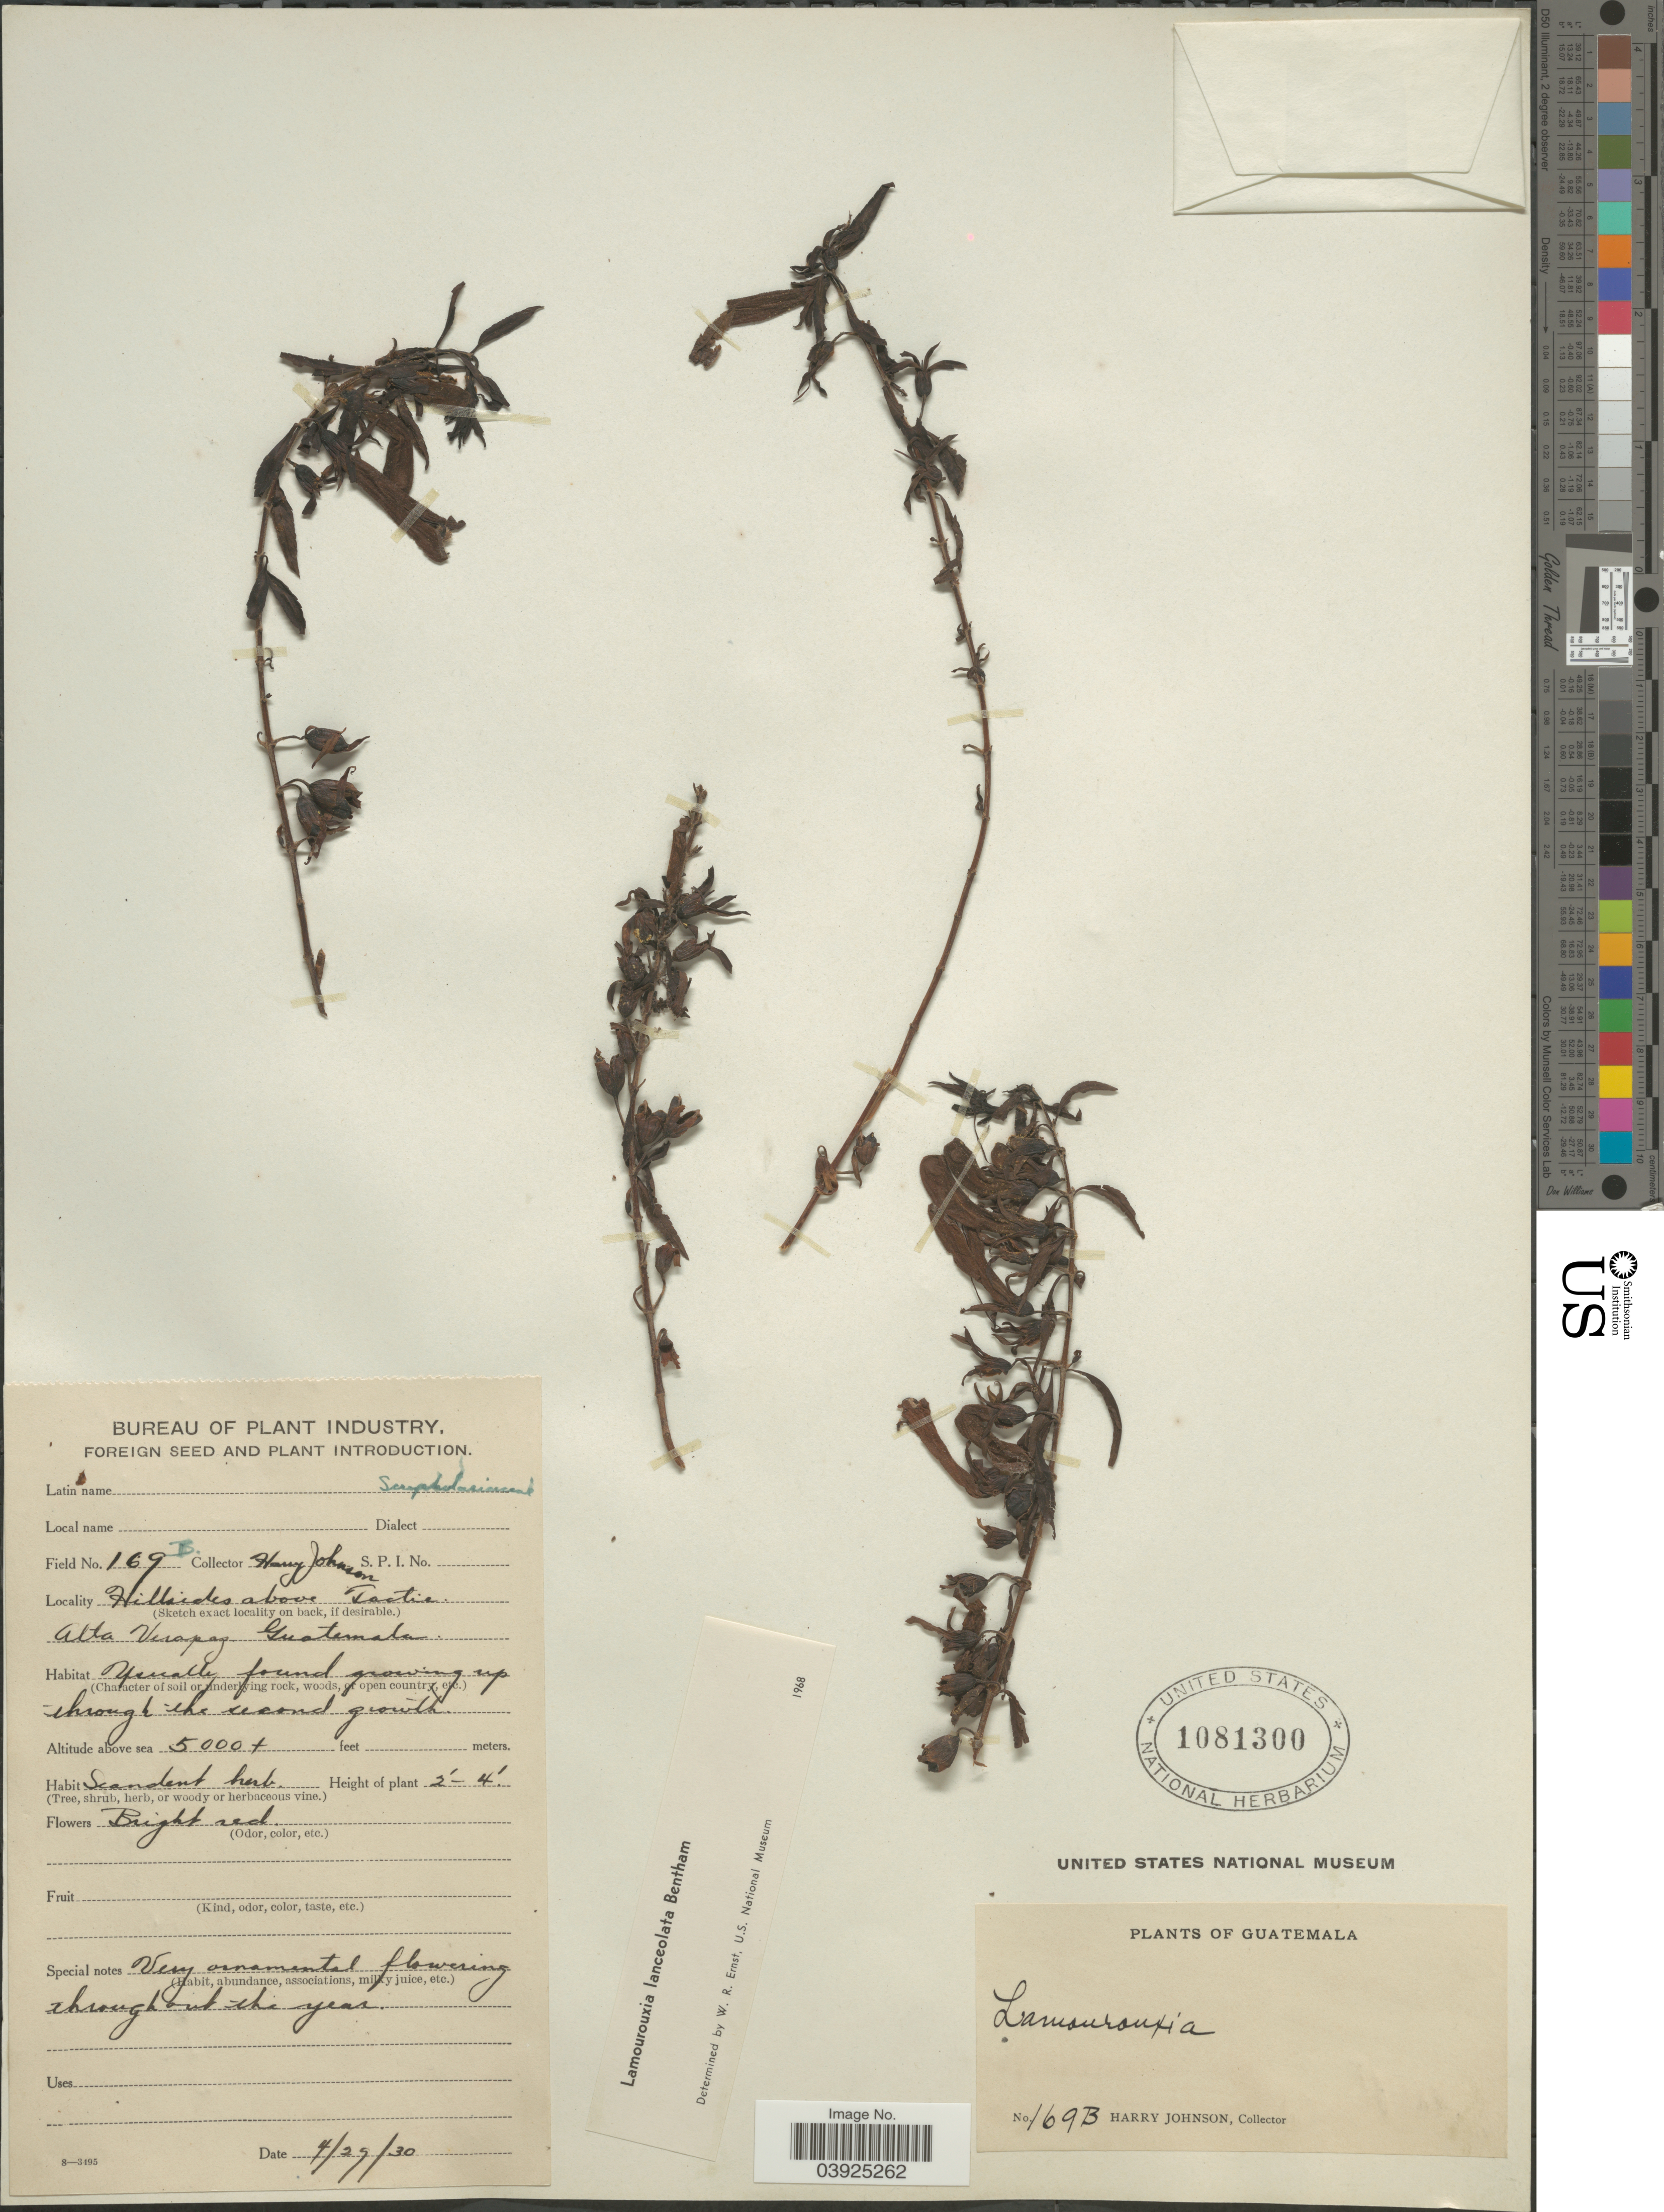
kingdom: Plantae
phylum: Tracheophyta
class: Magnoliopsida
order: Lamiales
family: Orobanchaceae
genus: Lamourouxia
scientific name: Lamourouxia lanceolata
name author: Benth.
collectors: H. Johnson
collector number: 169B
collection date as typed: Transcribed d/m/y: 29/4/30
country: Guatemala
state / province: Alta Verapaz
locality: Hillsides above Tactic.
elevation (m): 1524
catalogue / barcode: US 1081300